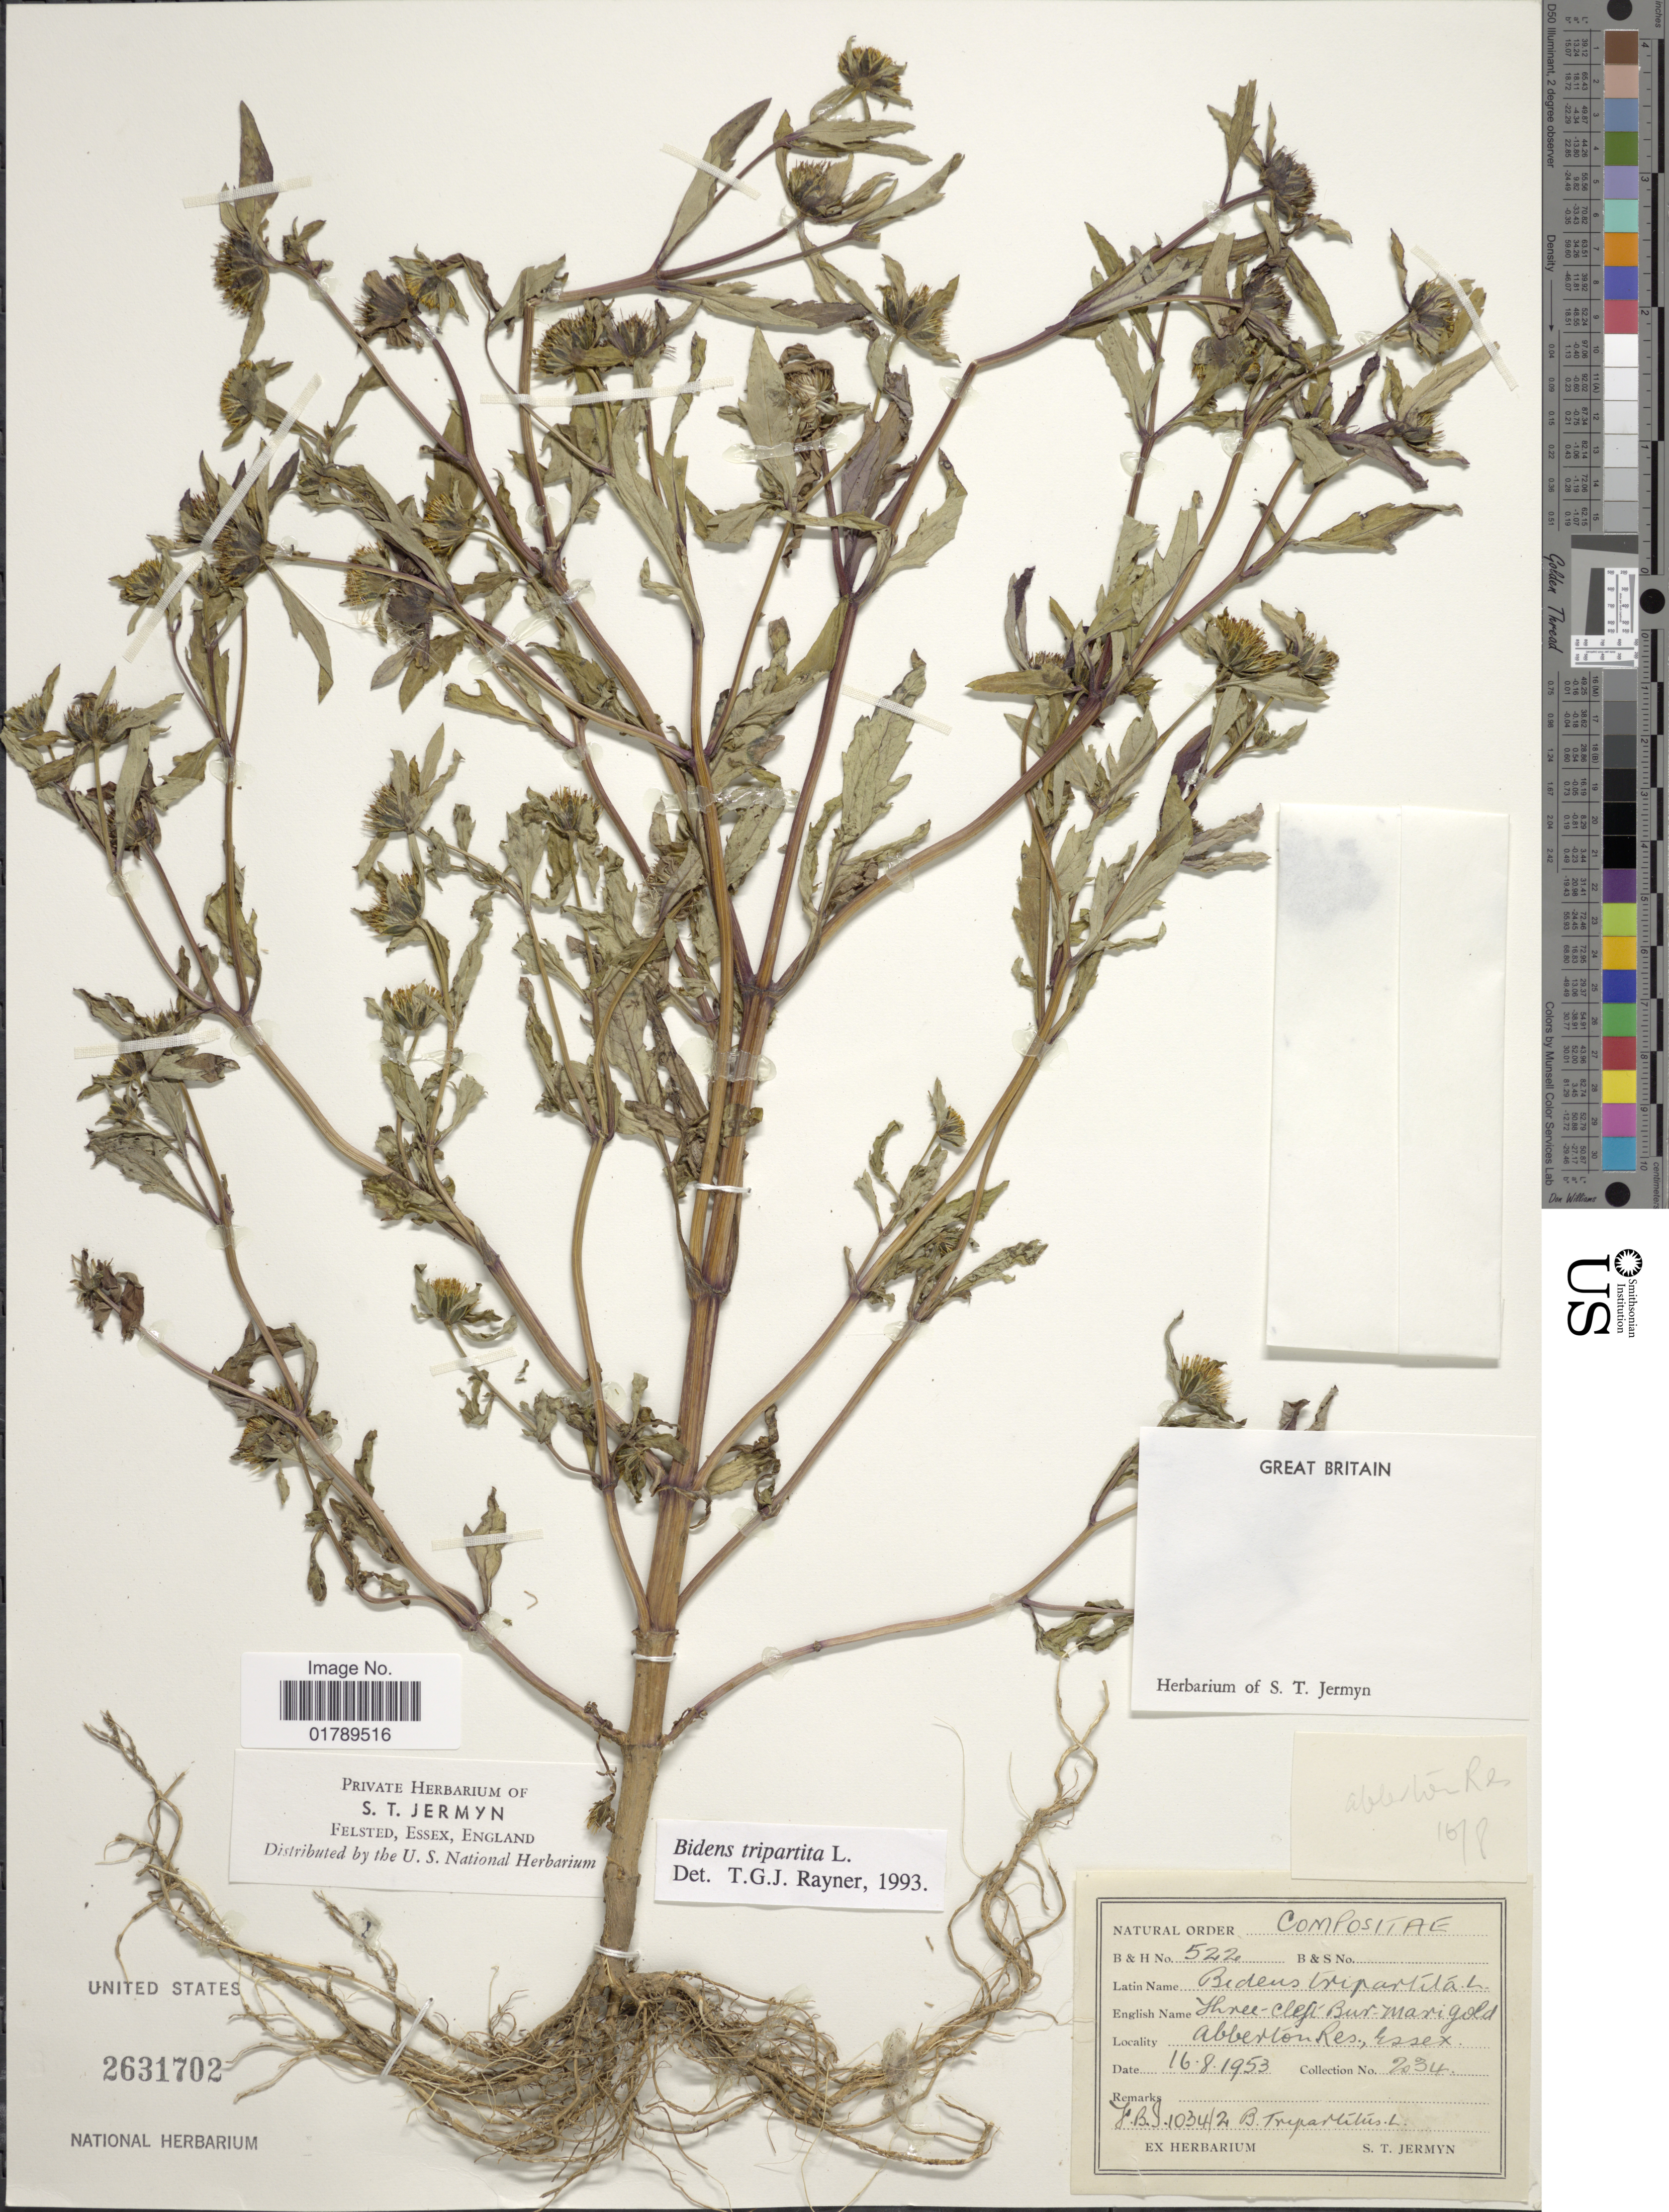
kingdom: Plantae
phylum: Tracheophyta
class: Magnoliopsida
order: Asterales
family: Asteraceae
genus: Bidens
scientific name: Bidens tripartita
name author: L.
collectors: S. Jermyn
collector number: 234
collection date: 1953-08-16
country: United Kingdom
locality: Abberton Res., Essex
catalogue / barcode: US 2631702